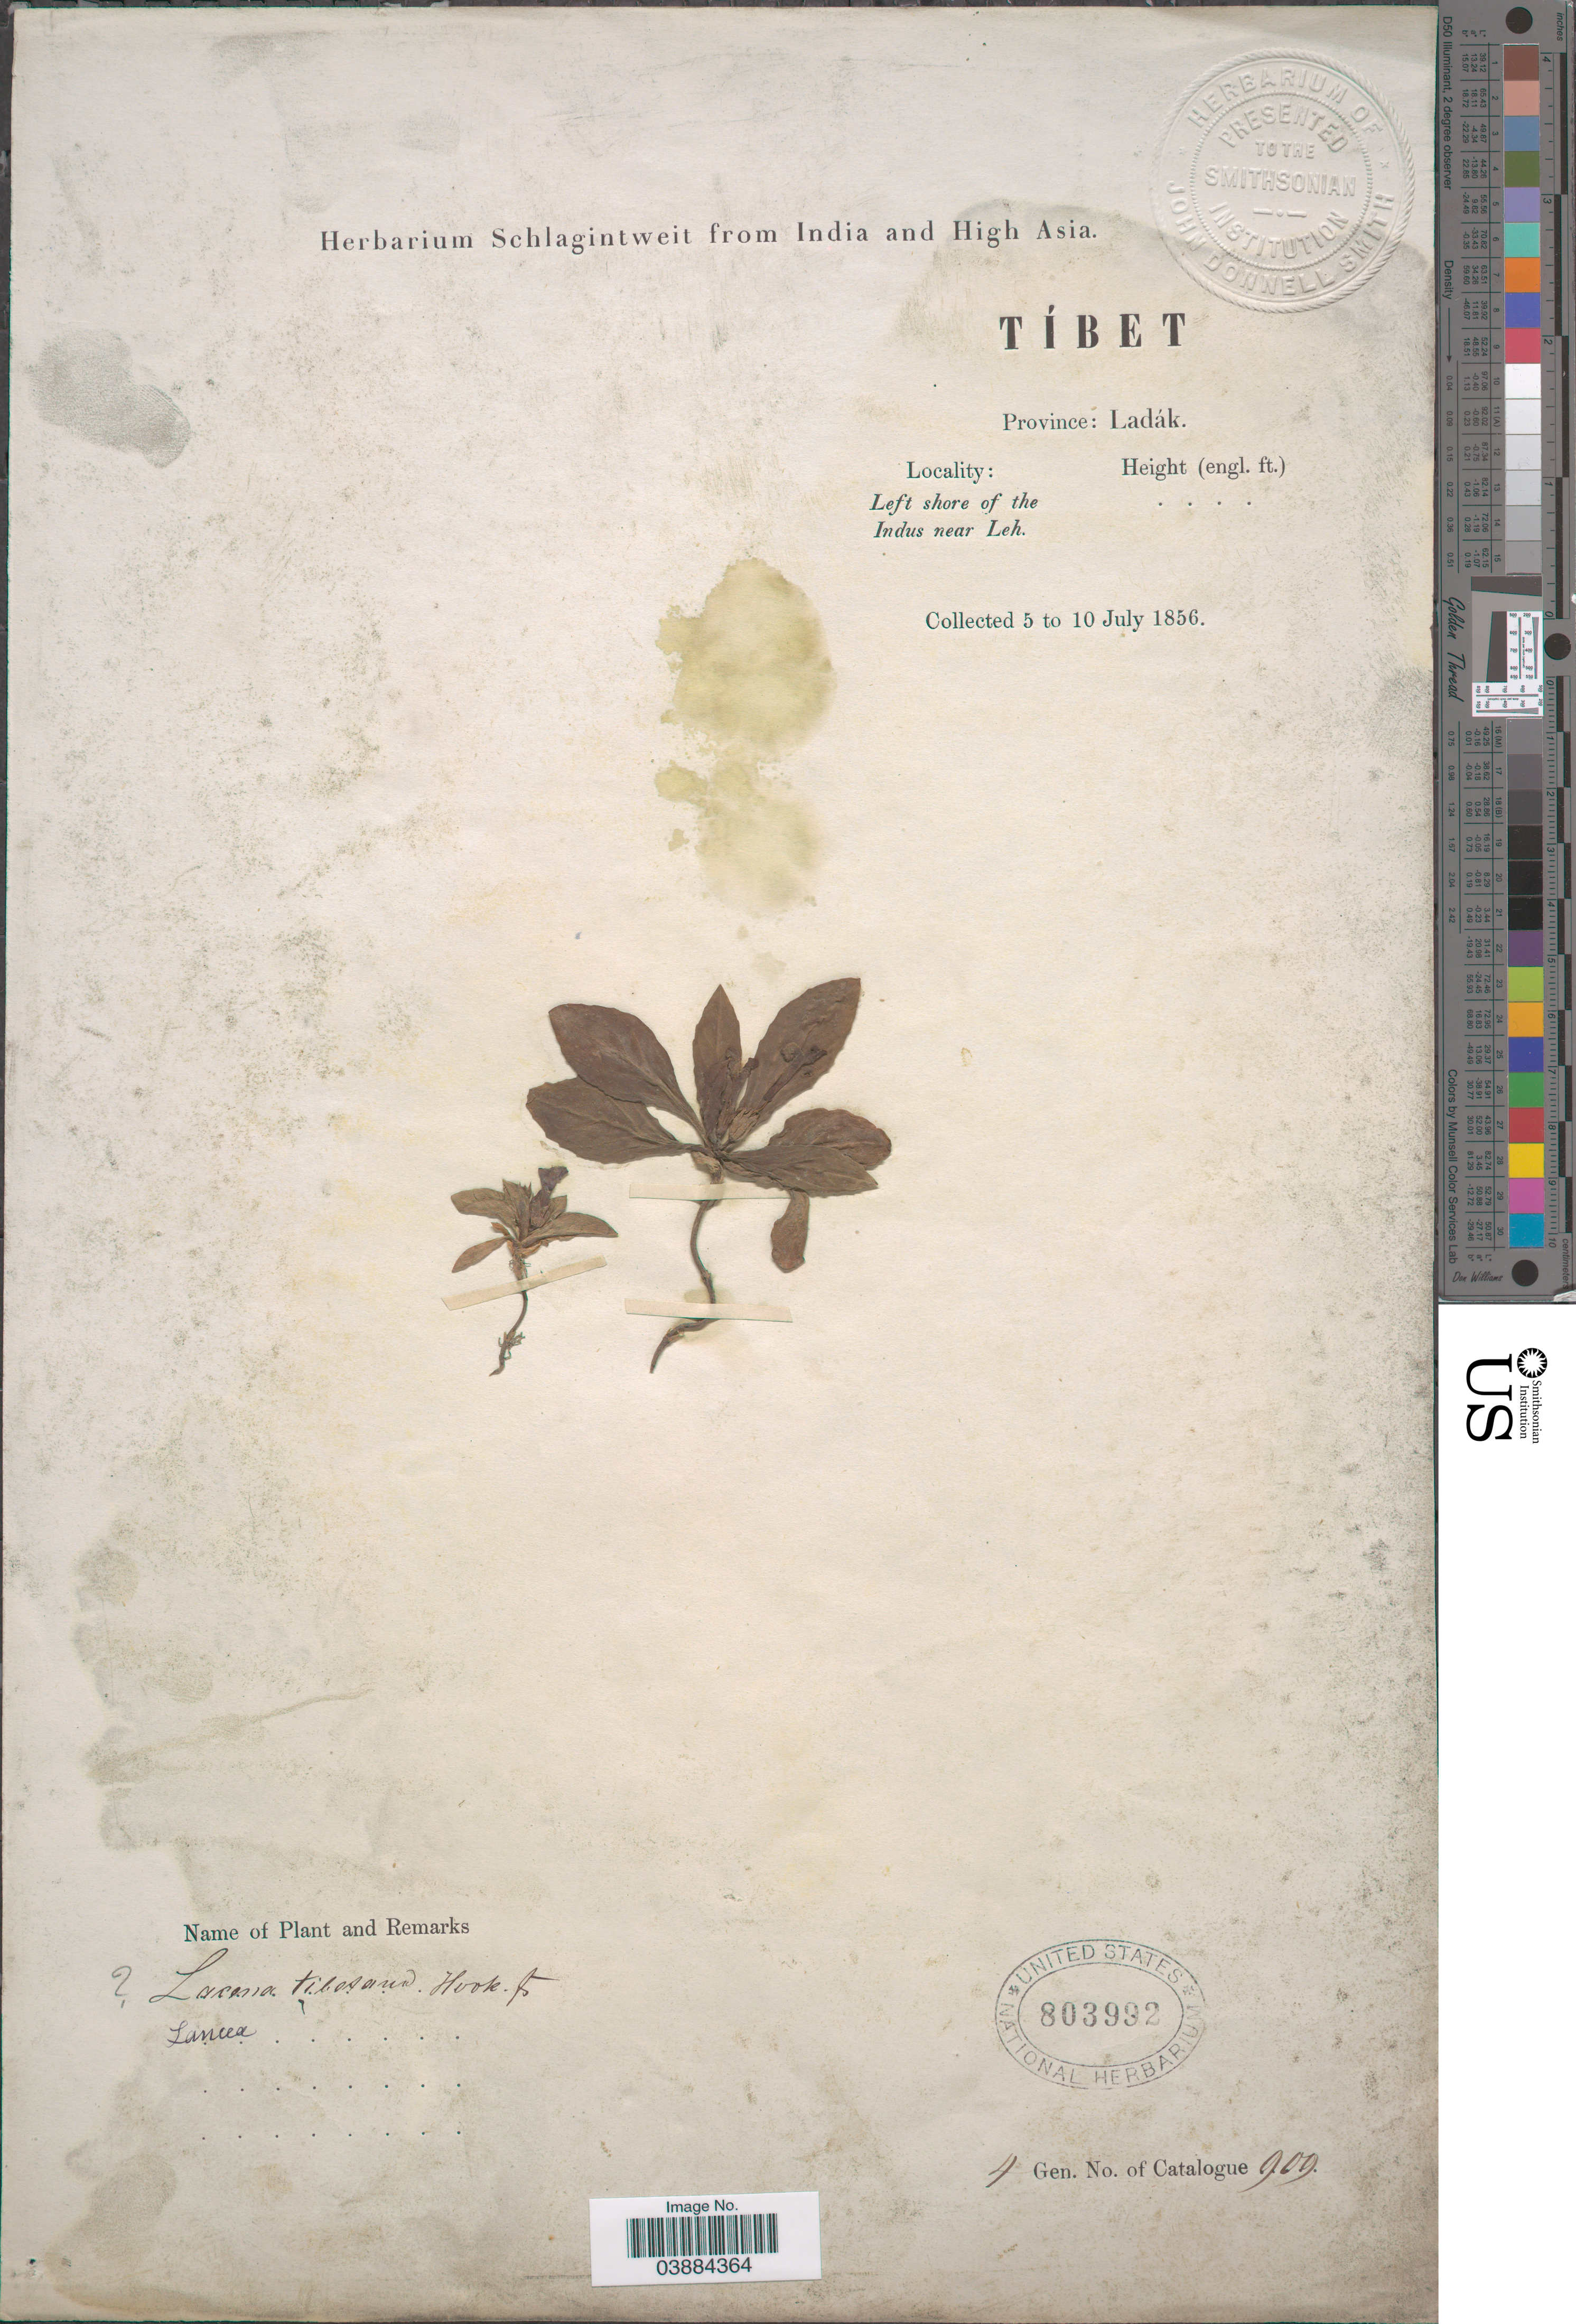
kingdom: Plantae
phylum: Tracheophyta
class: Magnoliopsida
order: Lamiales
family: Mazaceae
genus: Lancea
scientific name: Lancea tibetica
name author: Hook. f. & Thomson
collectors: ex herb. Schlagintweit from India and High Asia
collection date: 1856-07-05/1856-07-10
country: India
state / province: Ladakh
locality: Tíbet. Province: Ladák. Left shore of the Indus near Leh.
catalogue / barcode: US 803992